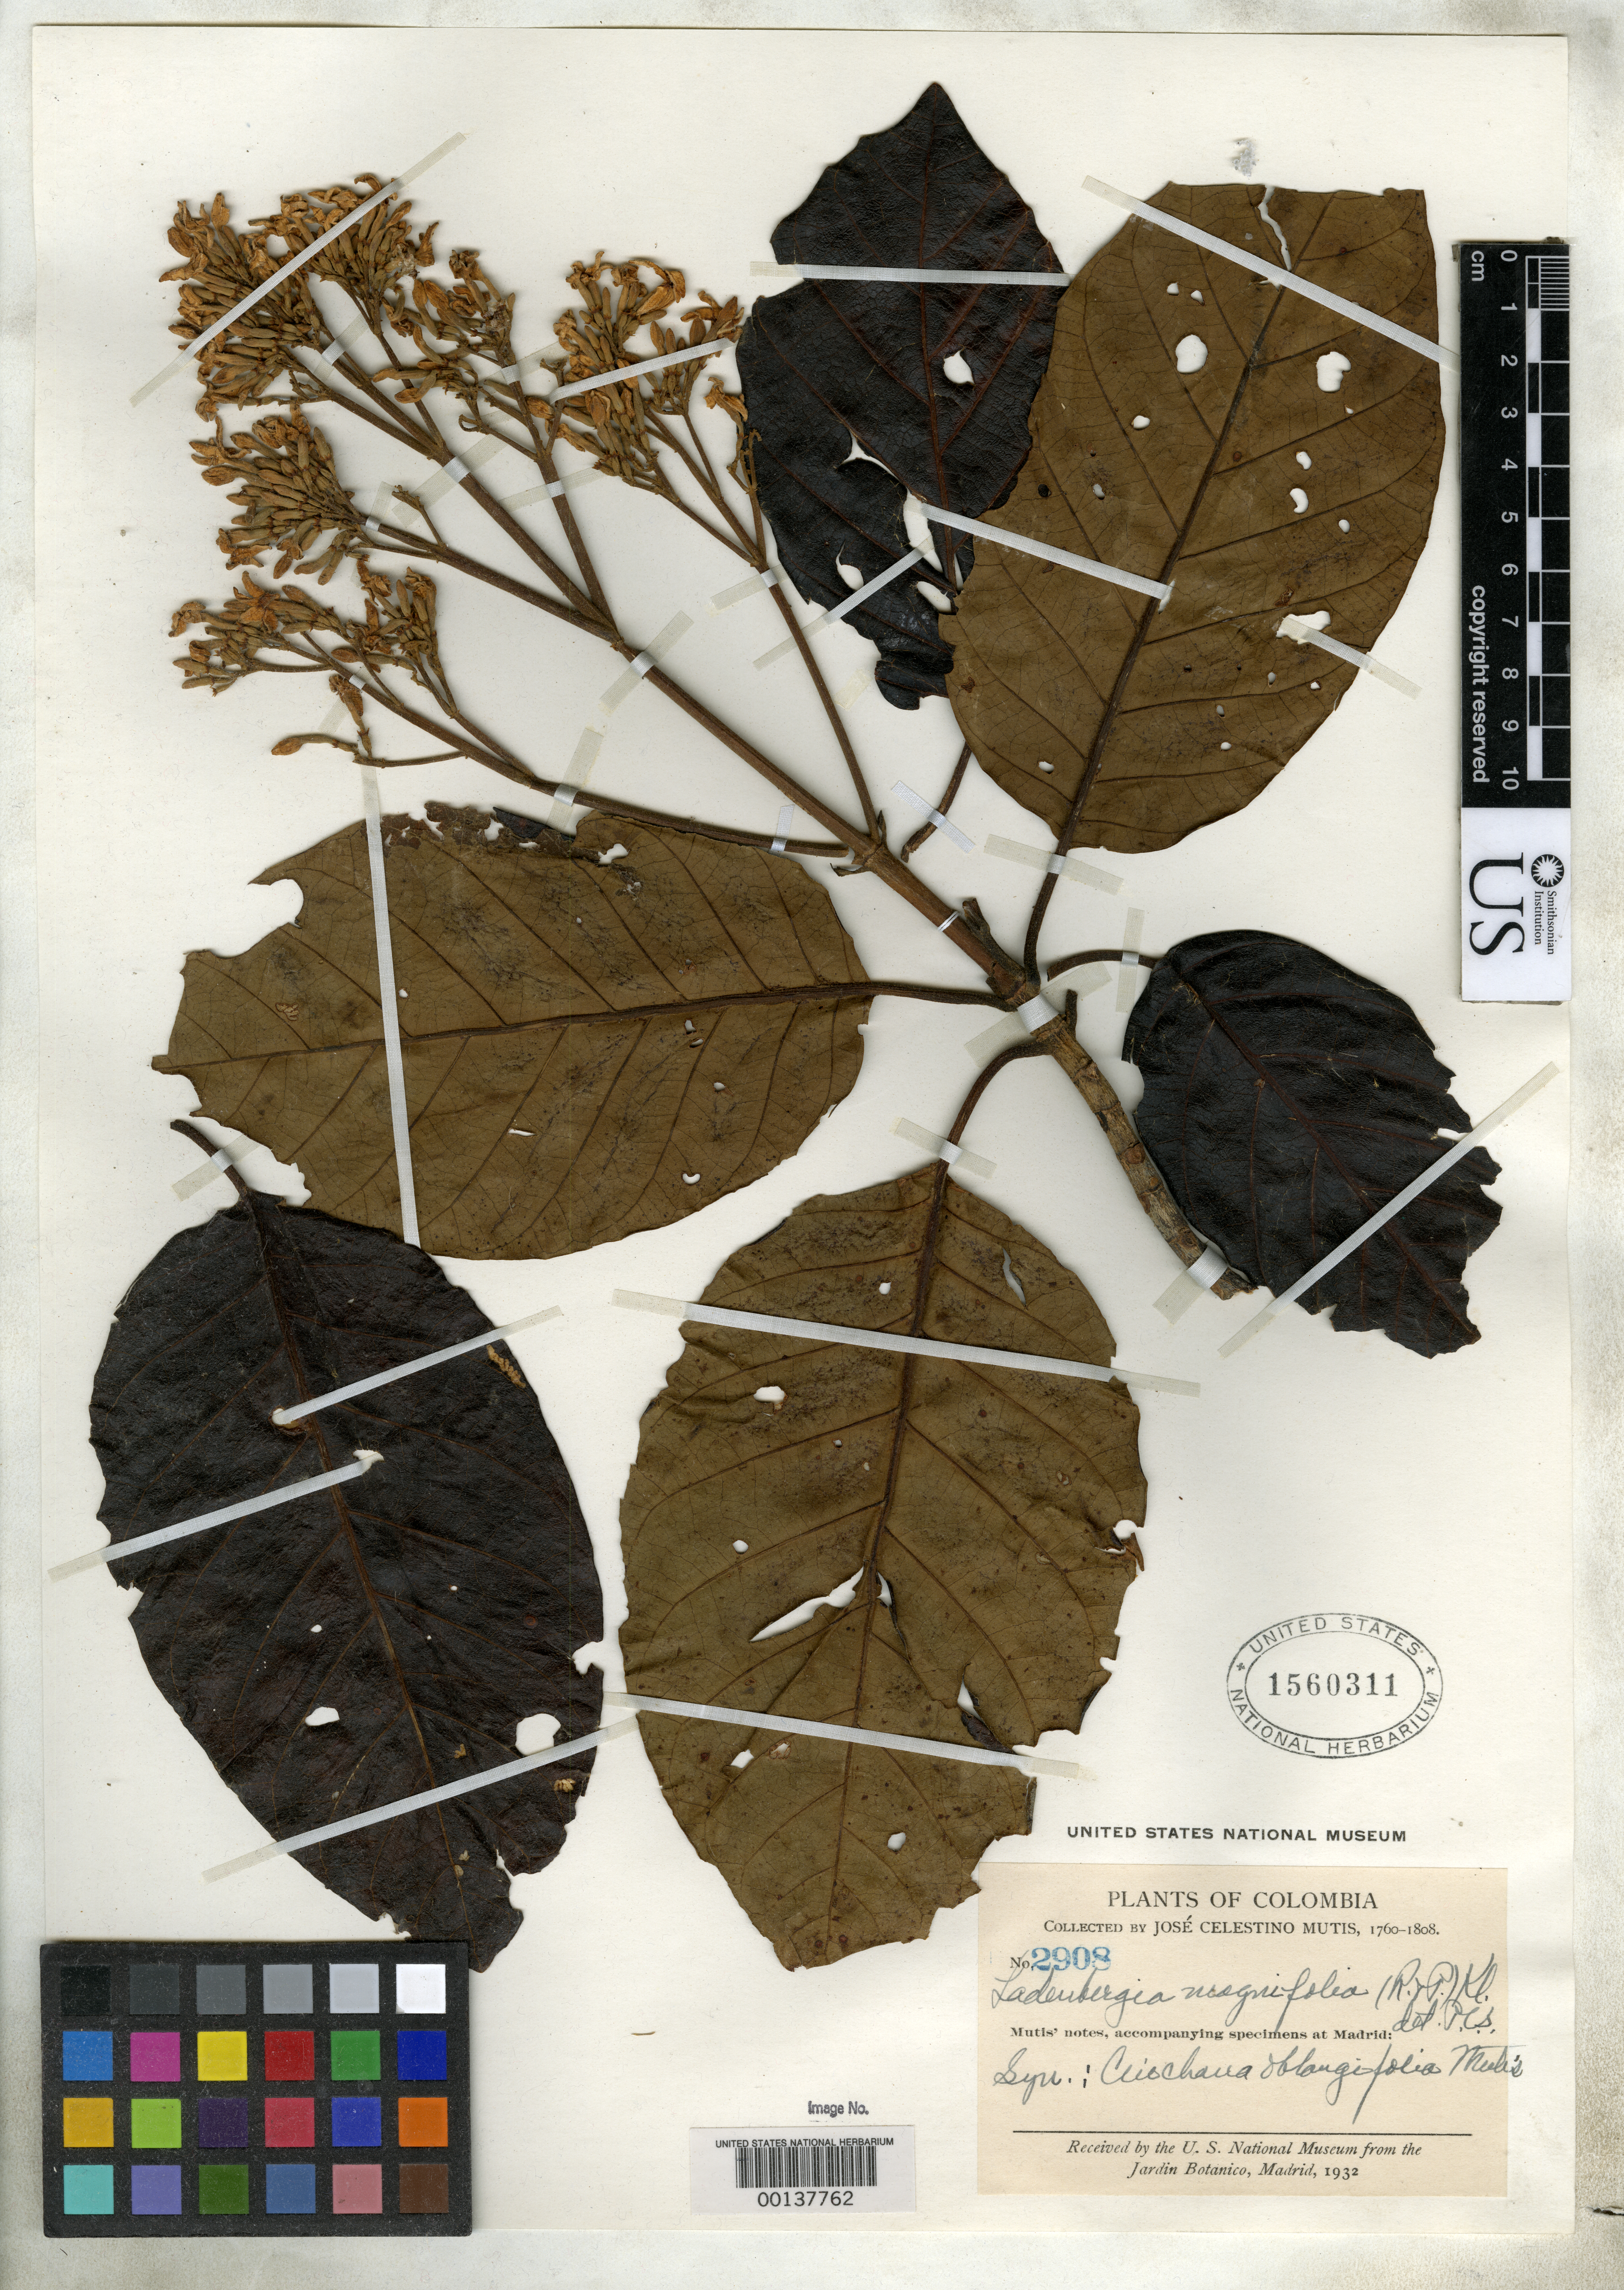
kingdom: Plantae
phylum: Tracheophyta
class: Magnoliopsida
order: Gentianales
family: Rubiaceae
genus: Cinchona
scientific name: Cinchona oblongifolia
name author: Mutis in Humb.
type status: Type Collection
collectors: J. C. B. Mutis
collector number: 2908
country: Colombia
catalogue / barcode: US 1560311